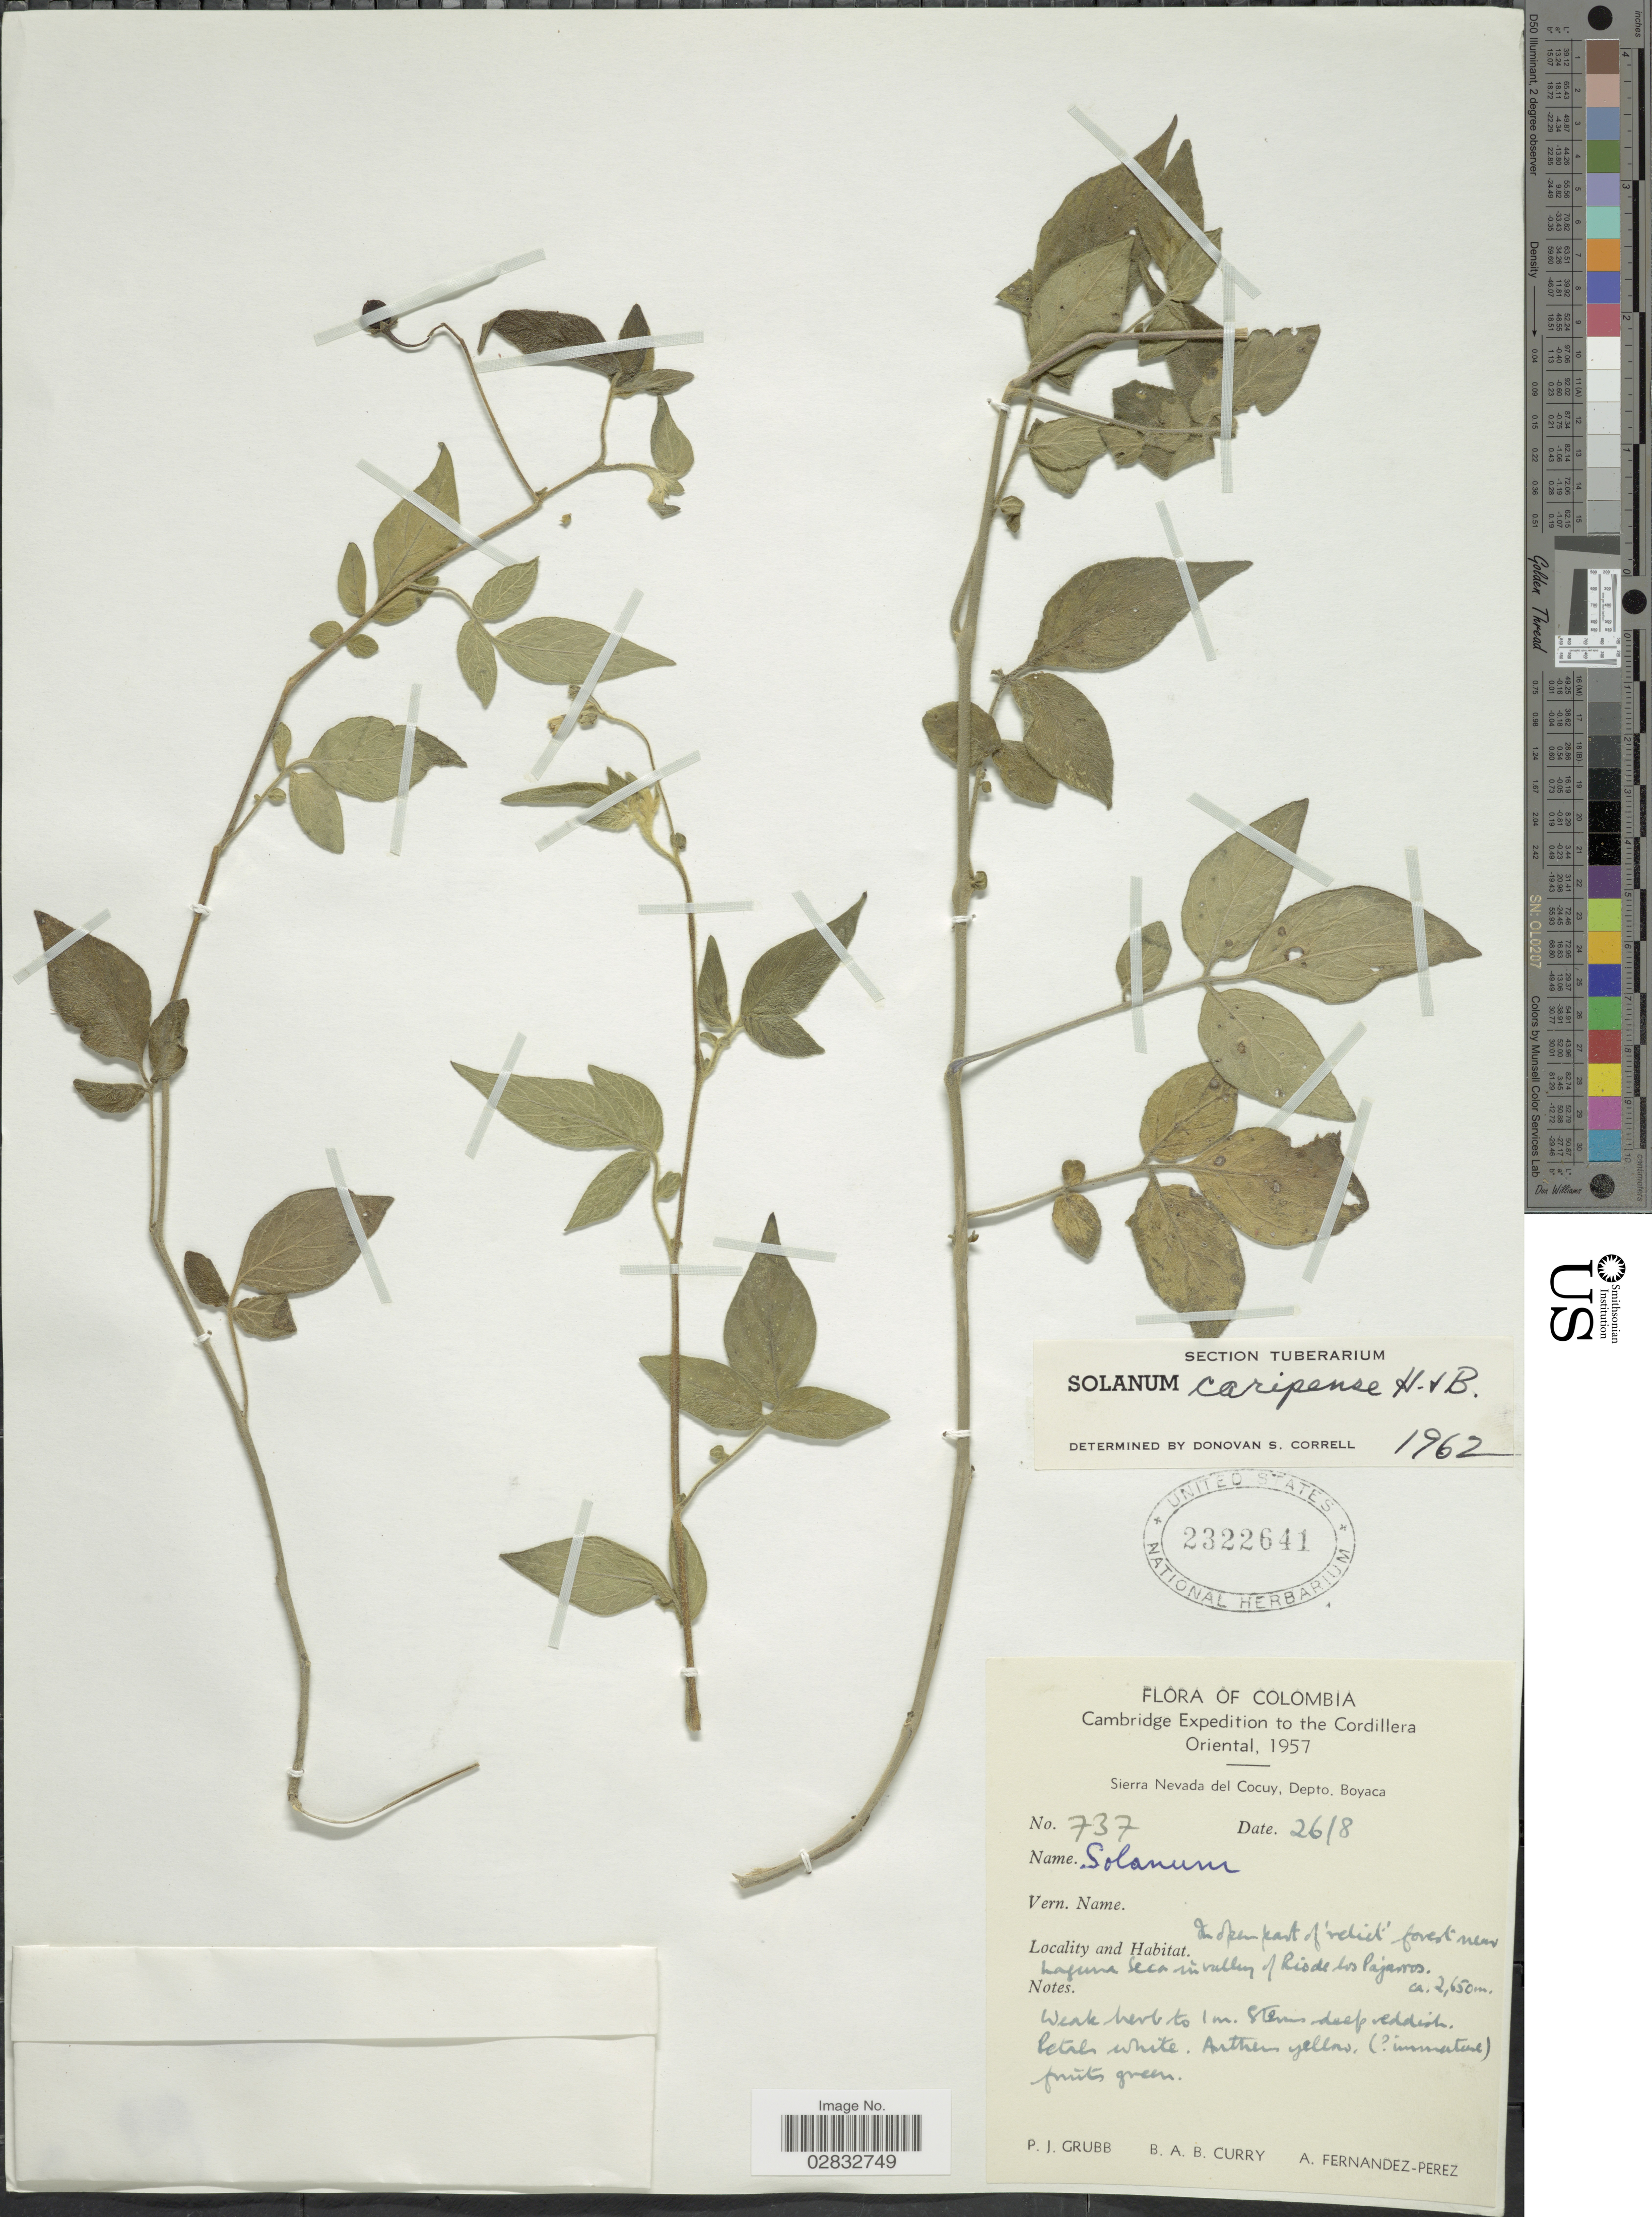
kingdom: Plantae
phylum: Tracheophyta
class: Magnoliopsida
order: Solanales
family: Solanaceae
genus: Solanum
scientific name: Solanum caripense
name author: Humb. & Bonpl. ex Dunal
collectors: P. J. Grubb, B. A. B. Curry & A. Fernández-Pérez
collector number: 737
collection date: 1957-08-26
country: Colombia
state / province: Boyacá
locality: Cordillera Oriental, In open part of 'relict' forest near Laguna Seca in valley of Rio de los Pajaros.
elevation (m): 2650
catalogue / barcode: US 2322641